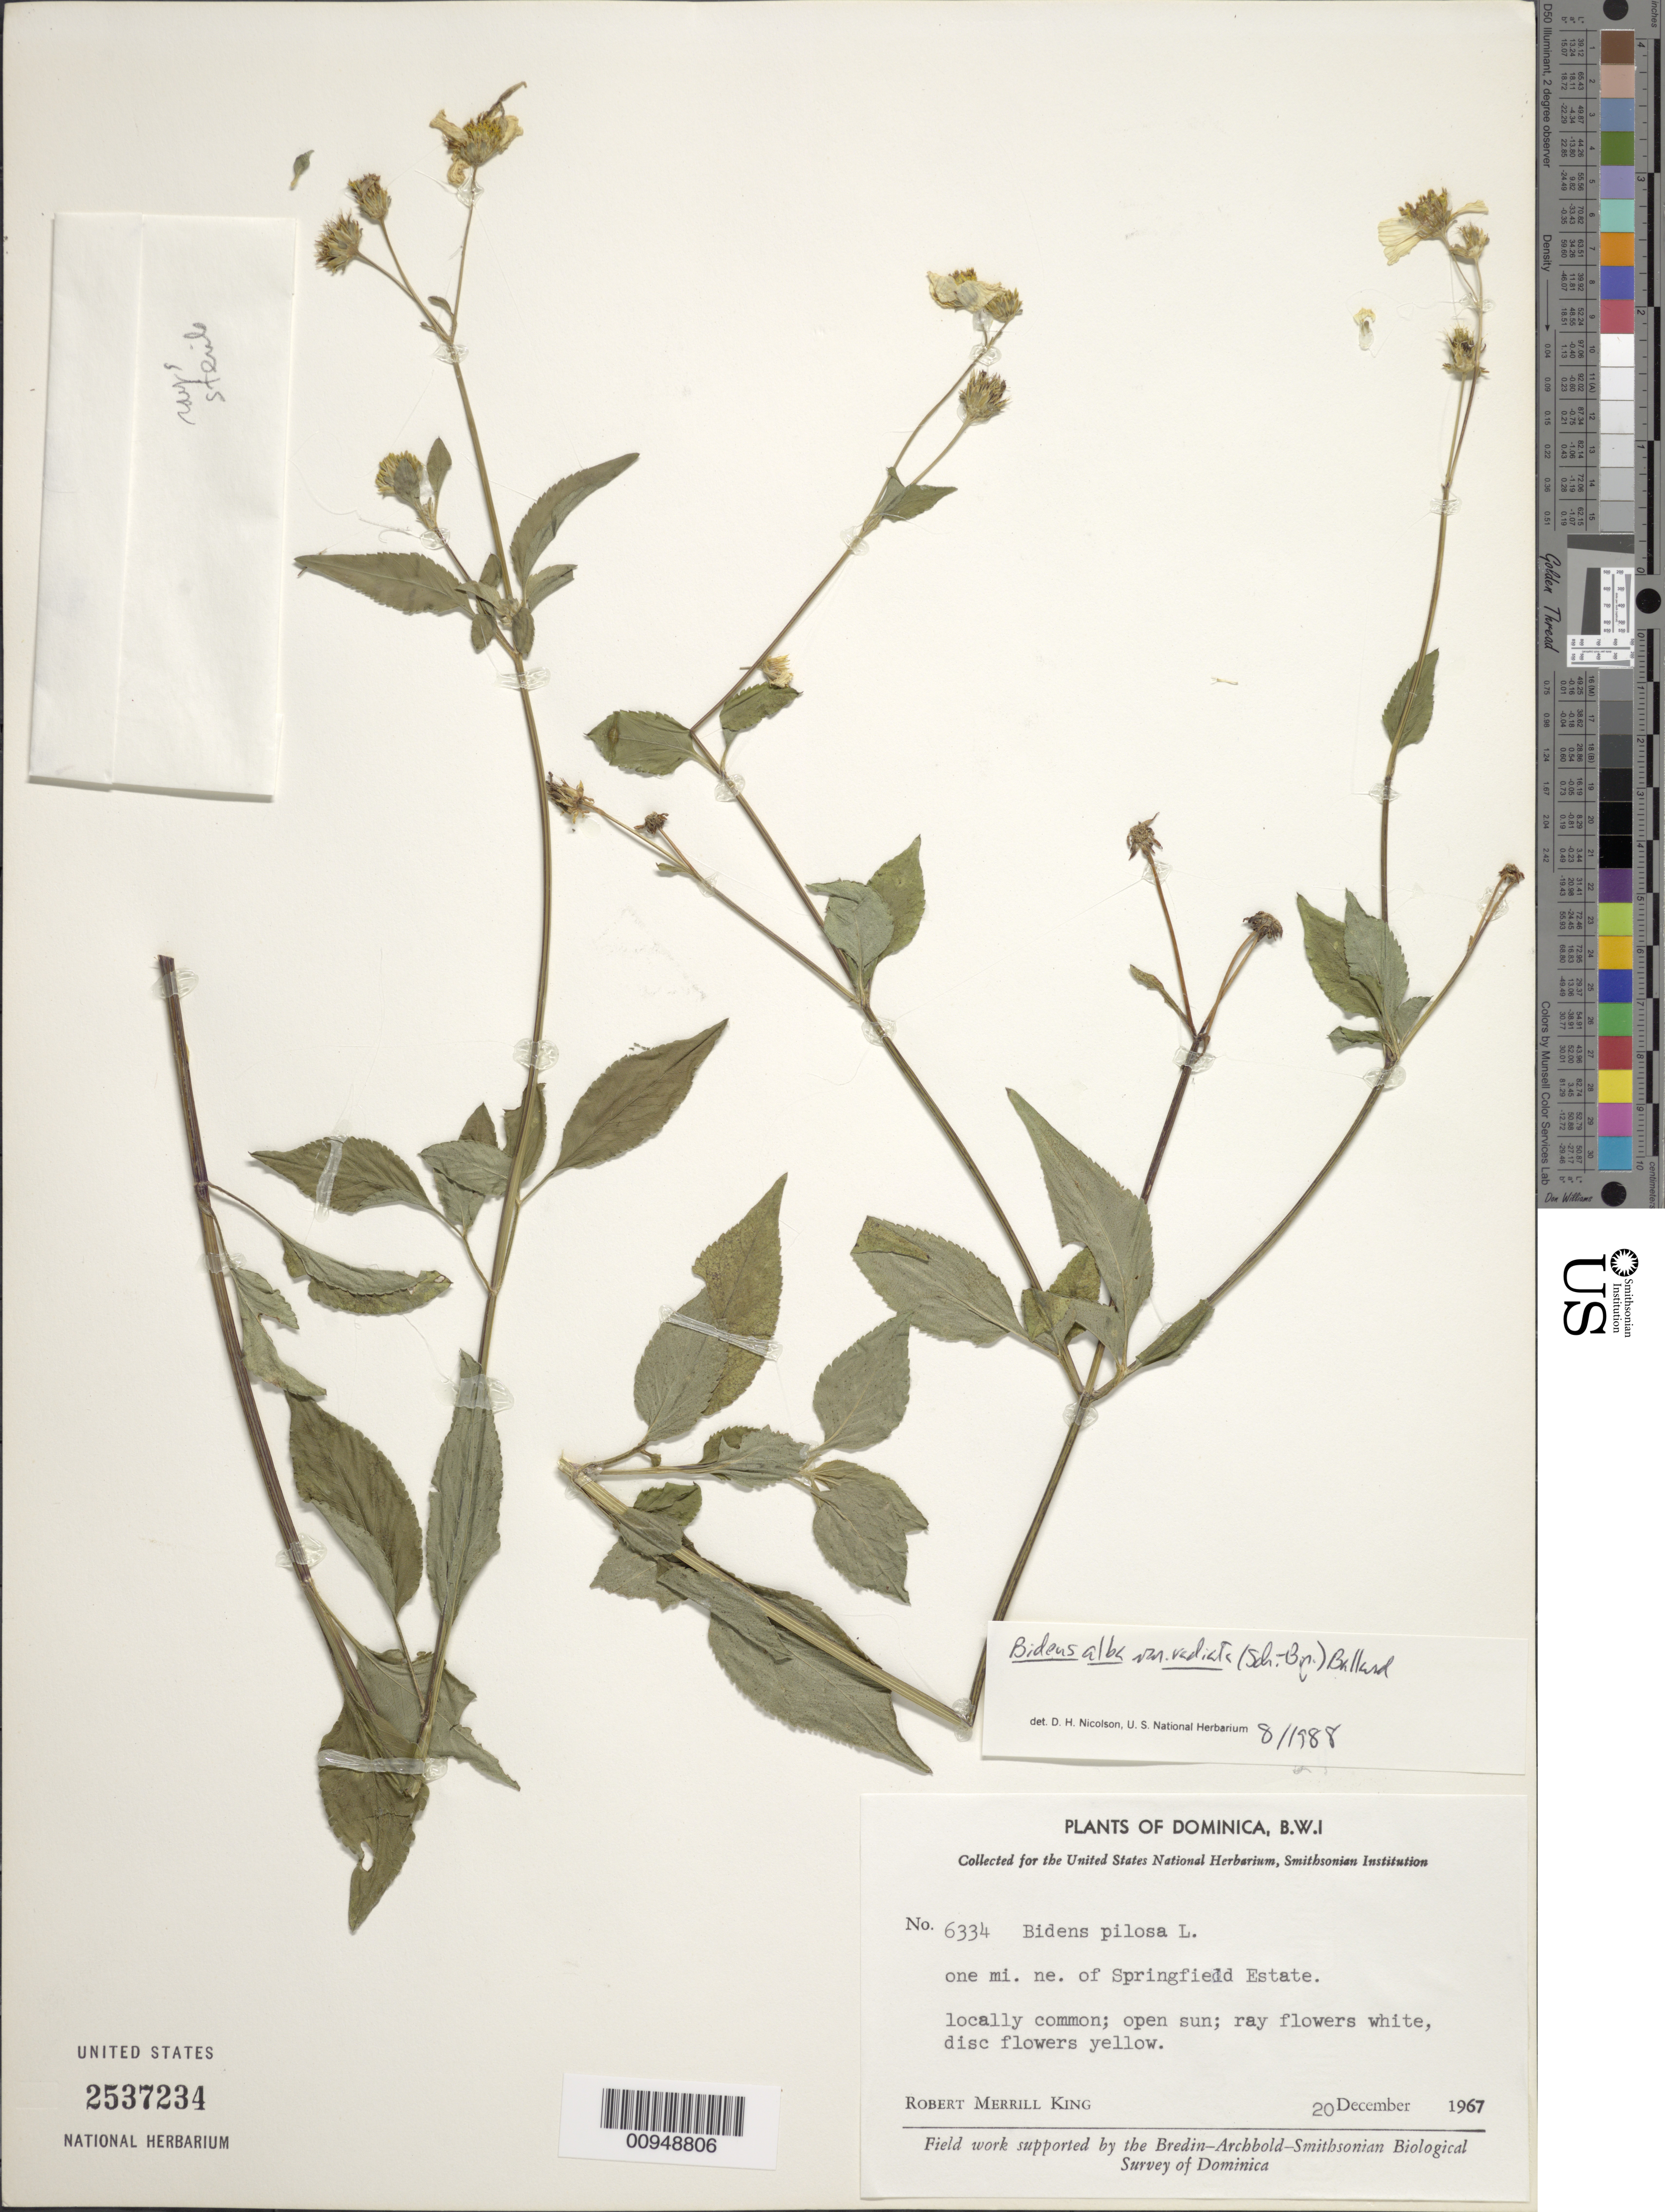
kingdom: Plantae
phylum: Tracheophyta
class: Magnoliopsida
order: Asterales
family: Asteraceae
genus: Bidens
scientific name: Bidens alba var. radiata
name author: (Sch. Bip.) R.E. Ballard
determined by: Nicolson, Dan H.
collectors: R. M. King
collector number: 6334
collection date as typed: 20 Dec 1967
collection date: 1967-12-20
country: Dominica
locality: One mi. NE of Springfield Estate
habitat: Open sun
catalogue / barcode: US 2537234